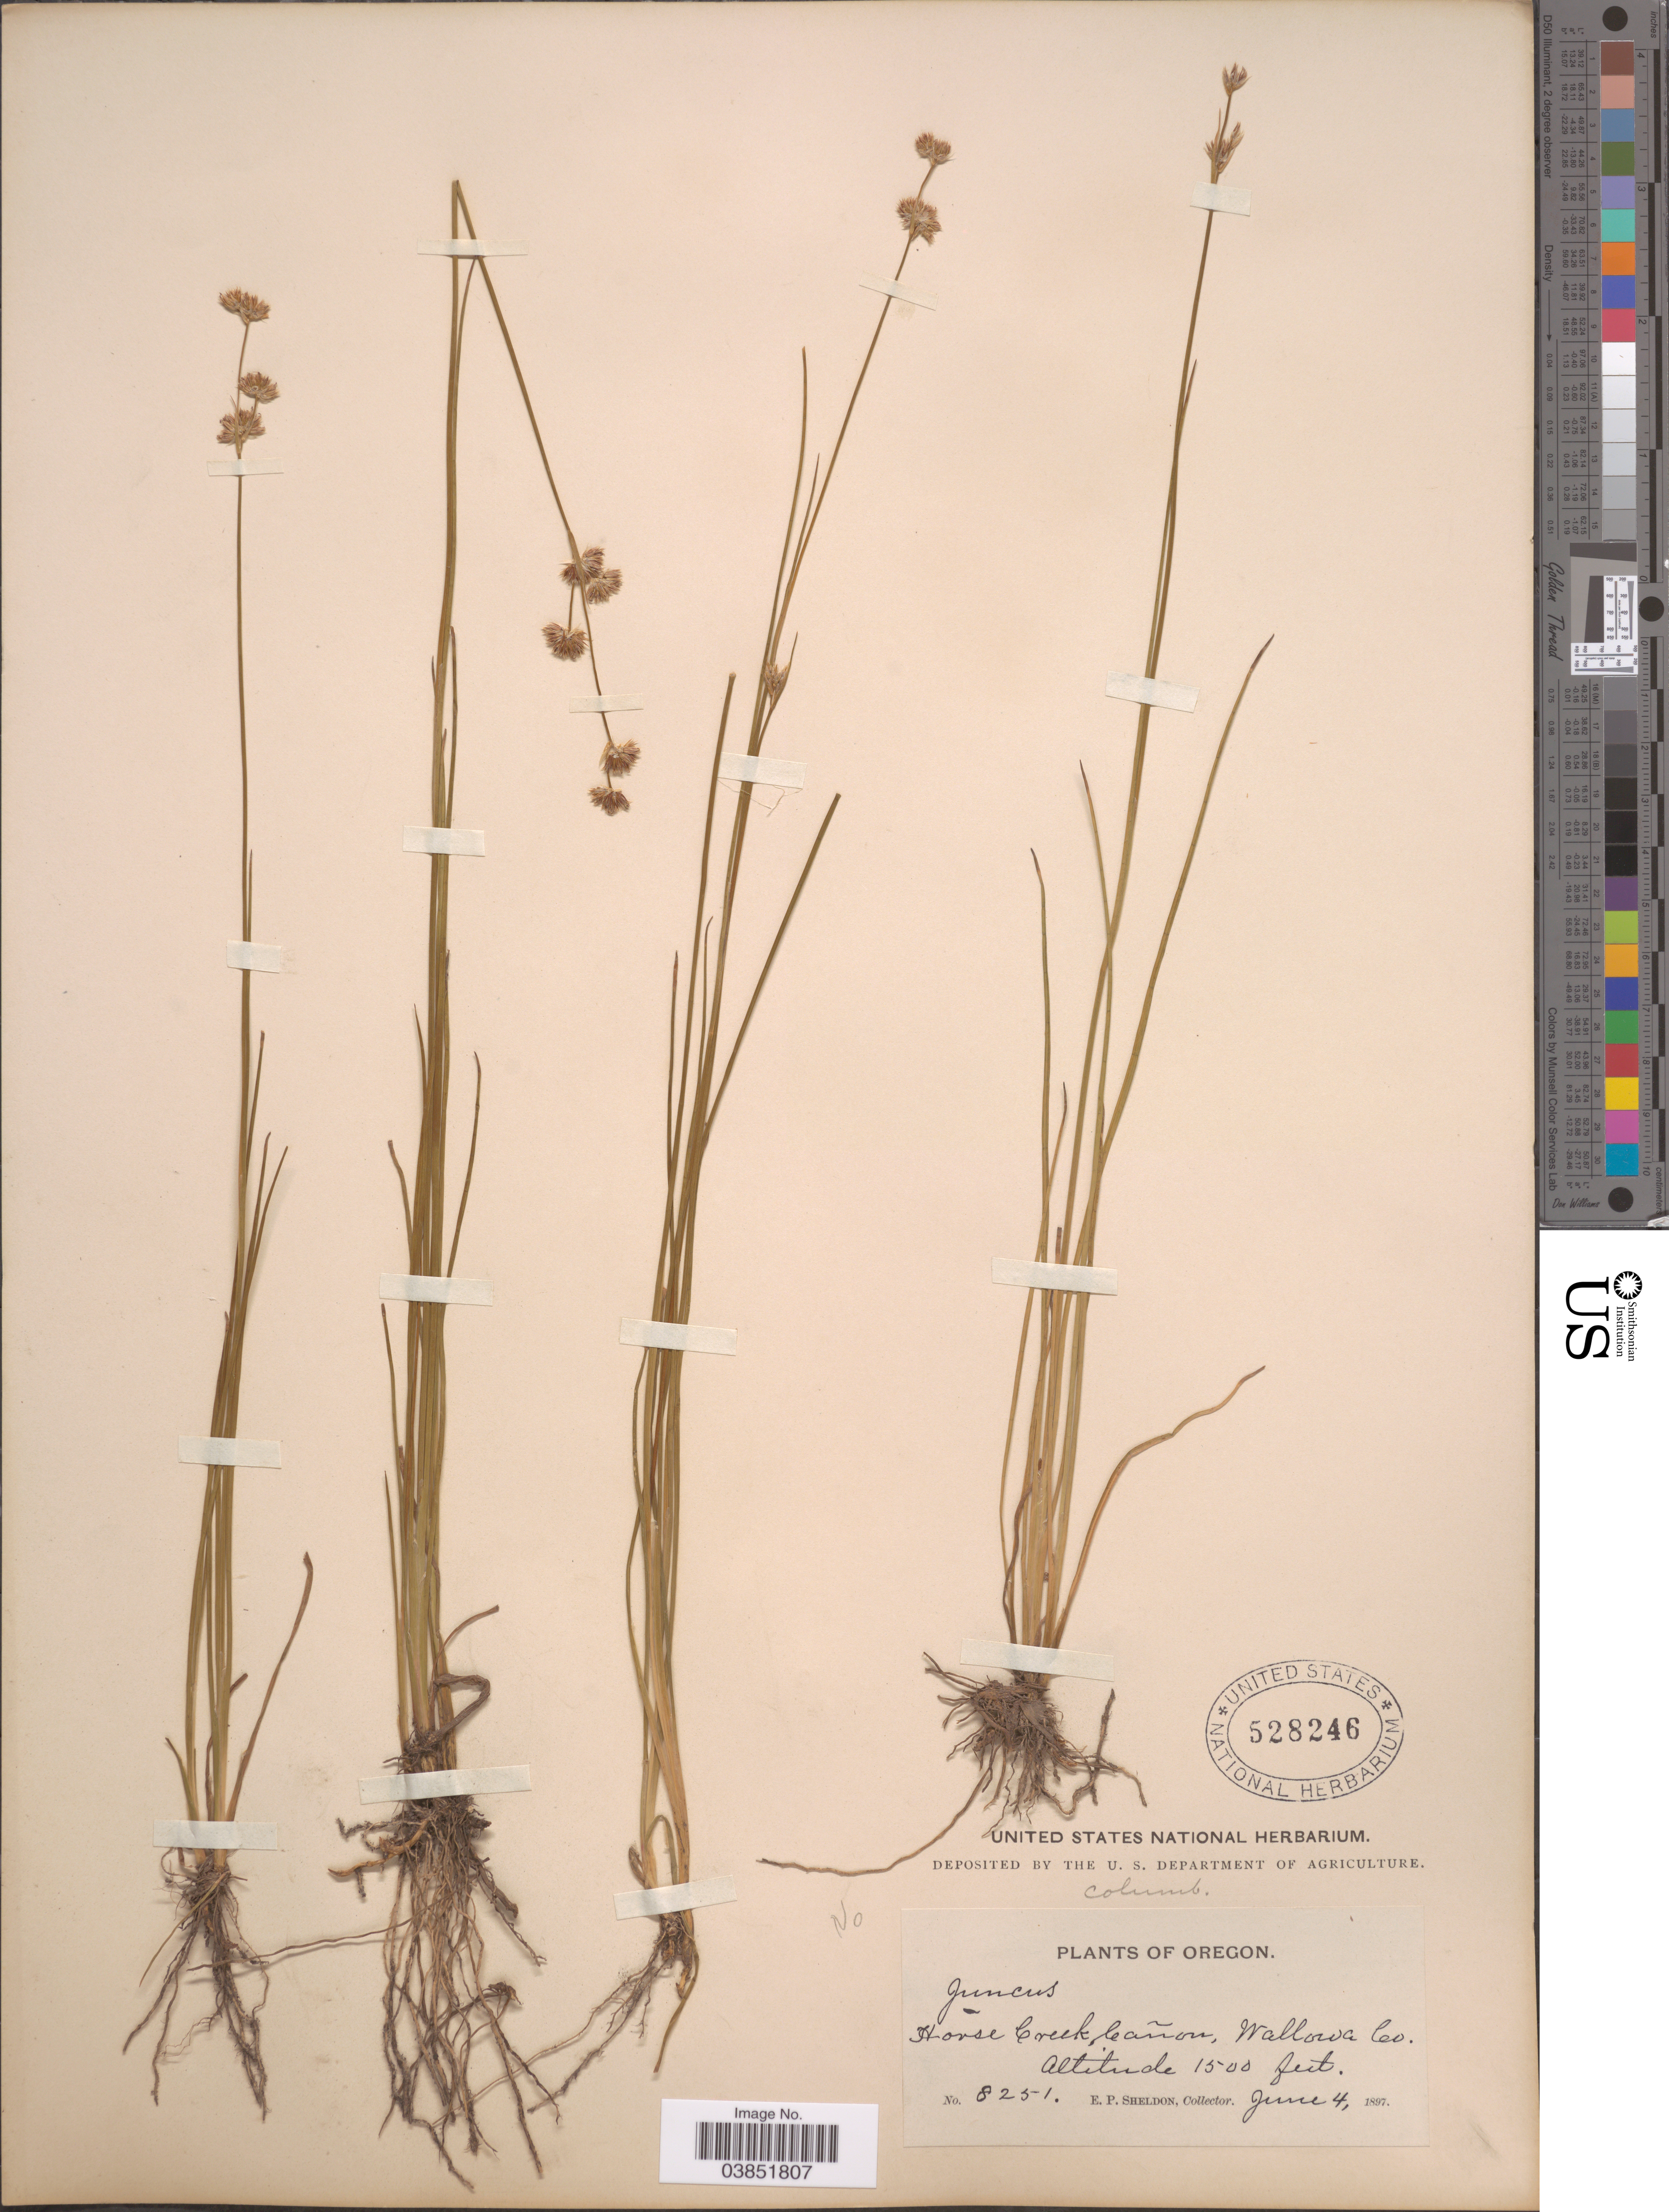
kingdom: Plantae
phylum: Tracheophyta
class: Liliopsida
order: Poales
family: Juncaceae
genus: Juncus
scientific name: Juncus columbianus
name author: Coville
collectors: E. P. Sheldon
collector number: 8251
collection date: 1897-06-04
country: United States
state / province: Oregon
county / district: Wallowa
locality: Horse Creek Cañon, Wallowa Co.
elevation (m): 457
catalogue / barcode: US 528246